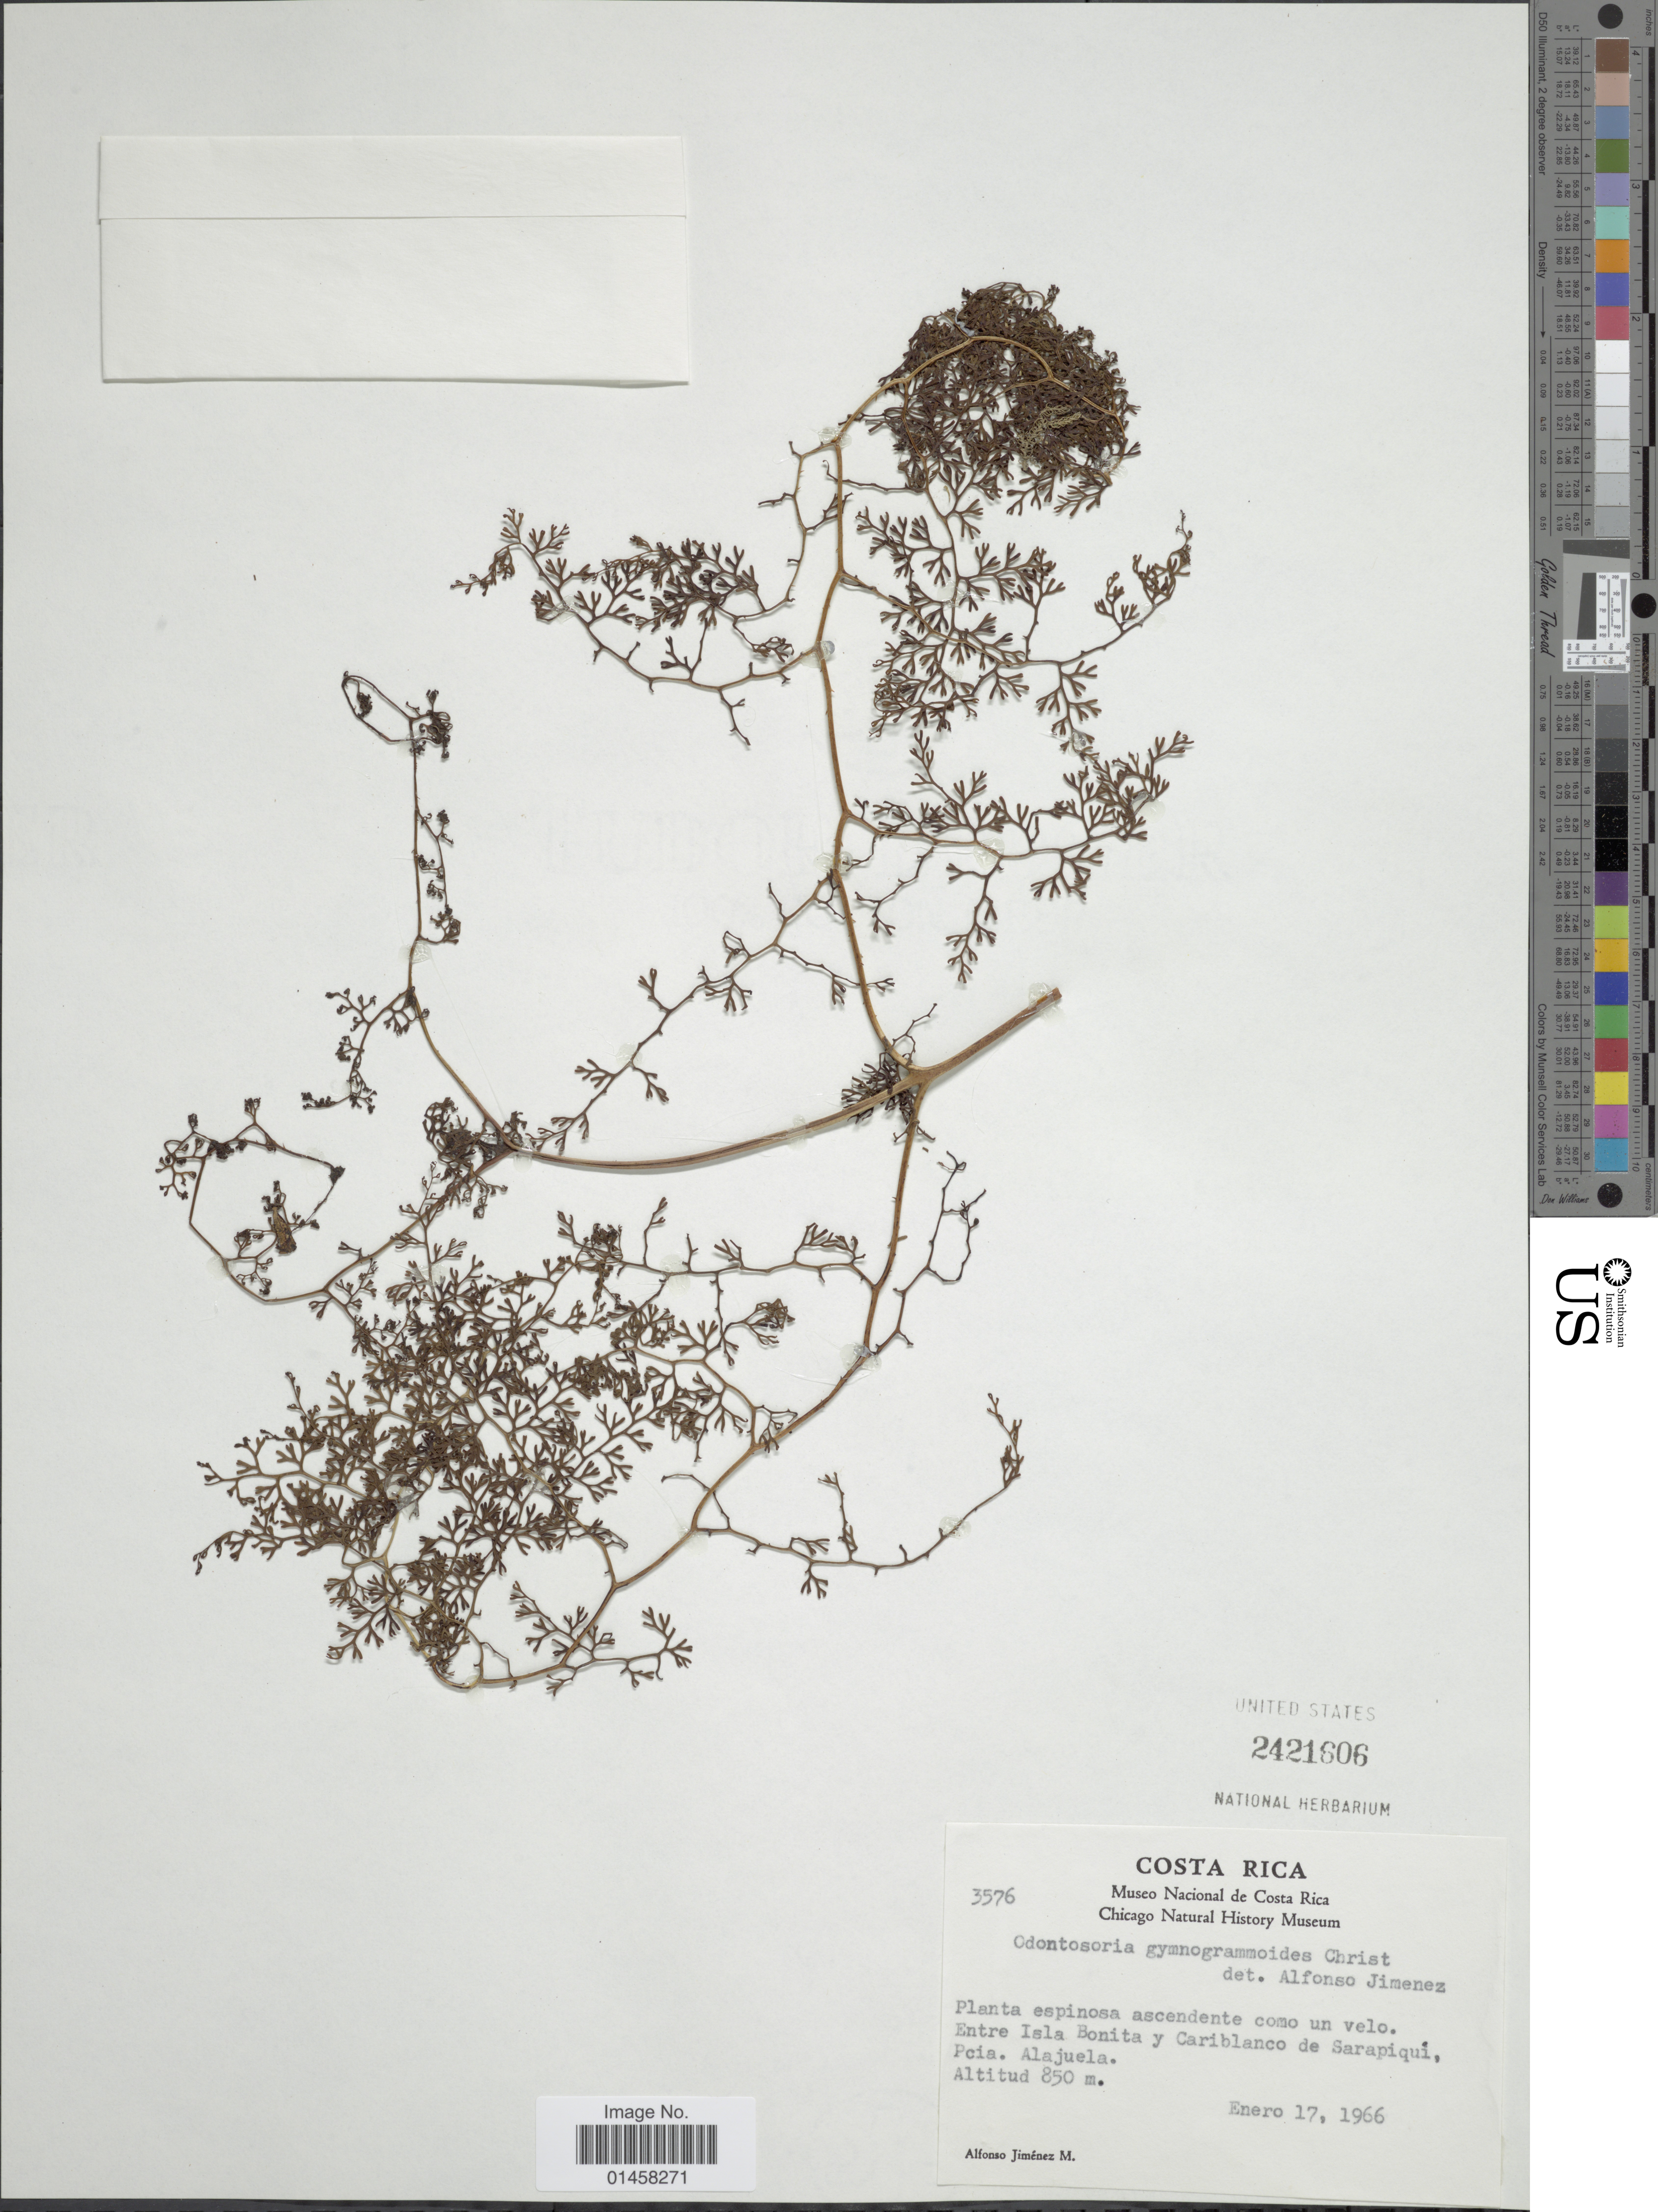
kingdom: Plantae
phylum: Tracheophyta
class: Polypodiopsida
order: Polypodiales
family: Lindsaeaceae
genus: Odontosoria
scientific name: Odontosoria gymnogrammoides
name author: Christ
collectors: A. Jimenez M.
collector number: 3576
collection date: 1966-01-17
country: Costa Rica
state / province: Alajuela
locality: Entre Isla Bonita y Cariblanco de Sarapiquí, Pcia. Alajuela.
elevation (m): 850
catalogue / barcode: US 2421606